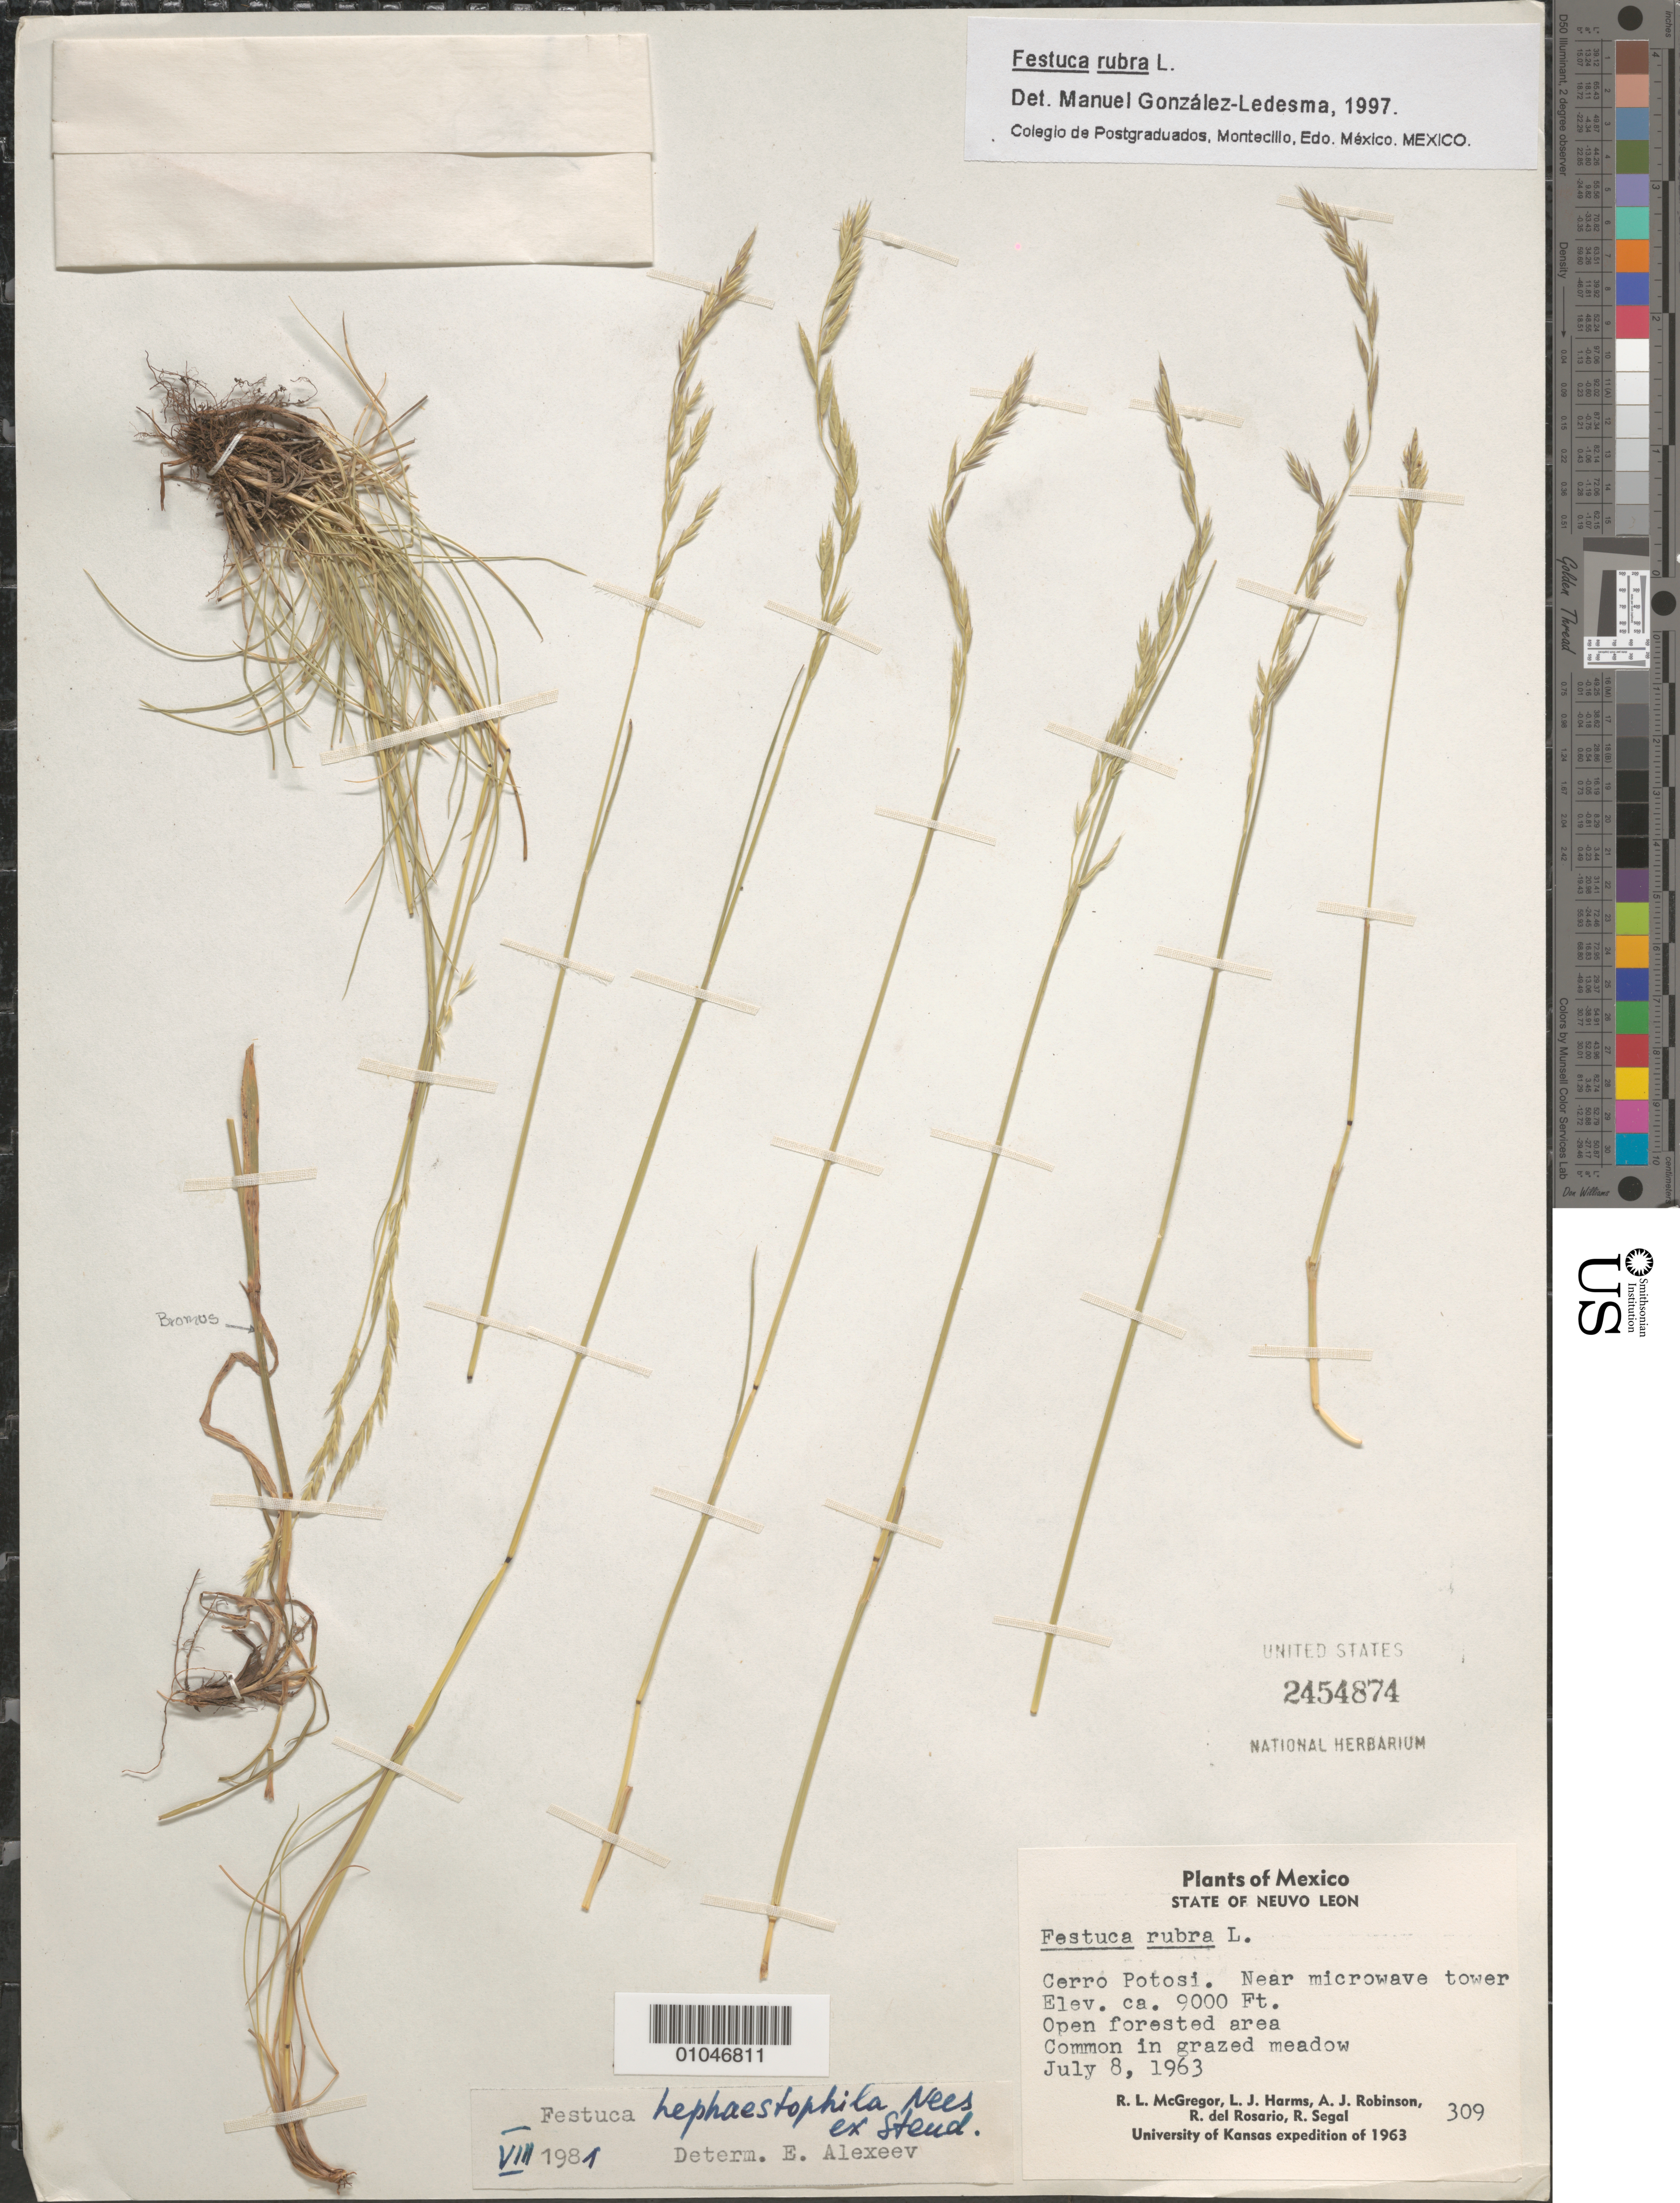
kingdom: Plantae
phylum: Tracheophyta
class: Liliopsida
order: Poales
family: Poaceae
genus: Festuca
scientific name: Festuca rubra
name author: L.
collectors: R. McGregor, L. Harms, A. J. Robinson, R. del Rosario & R. Segal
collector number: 309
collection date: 1963-07-08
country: Mexico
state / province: Nuevo León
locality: Cerro Potosi. Near microwave tower.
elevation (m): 2743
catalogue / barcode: US 2454874